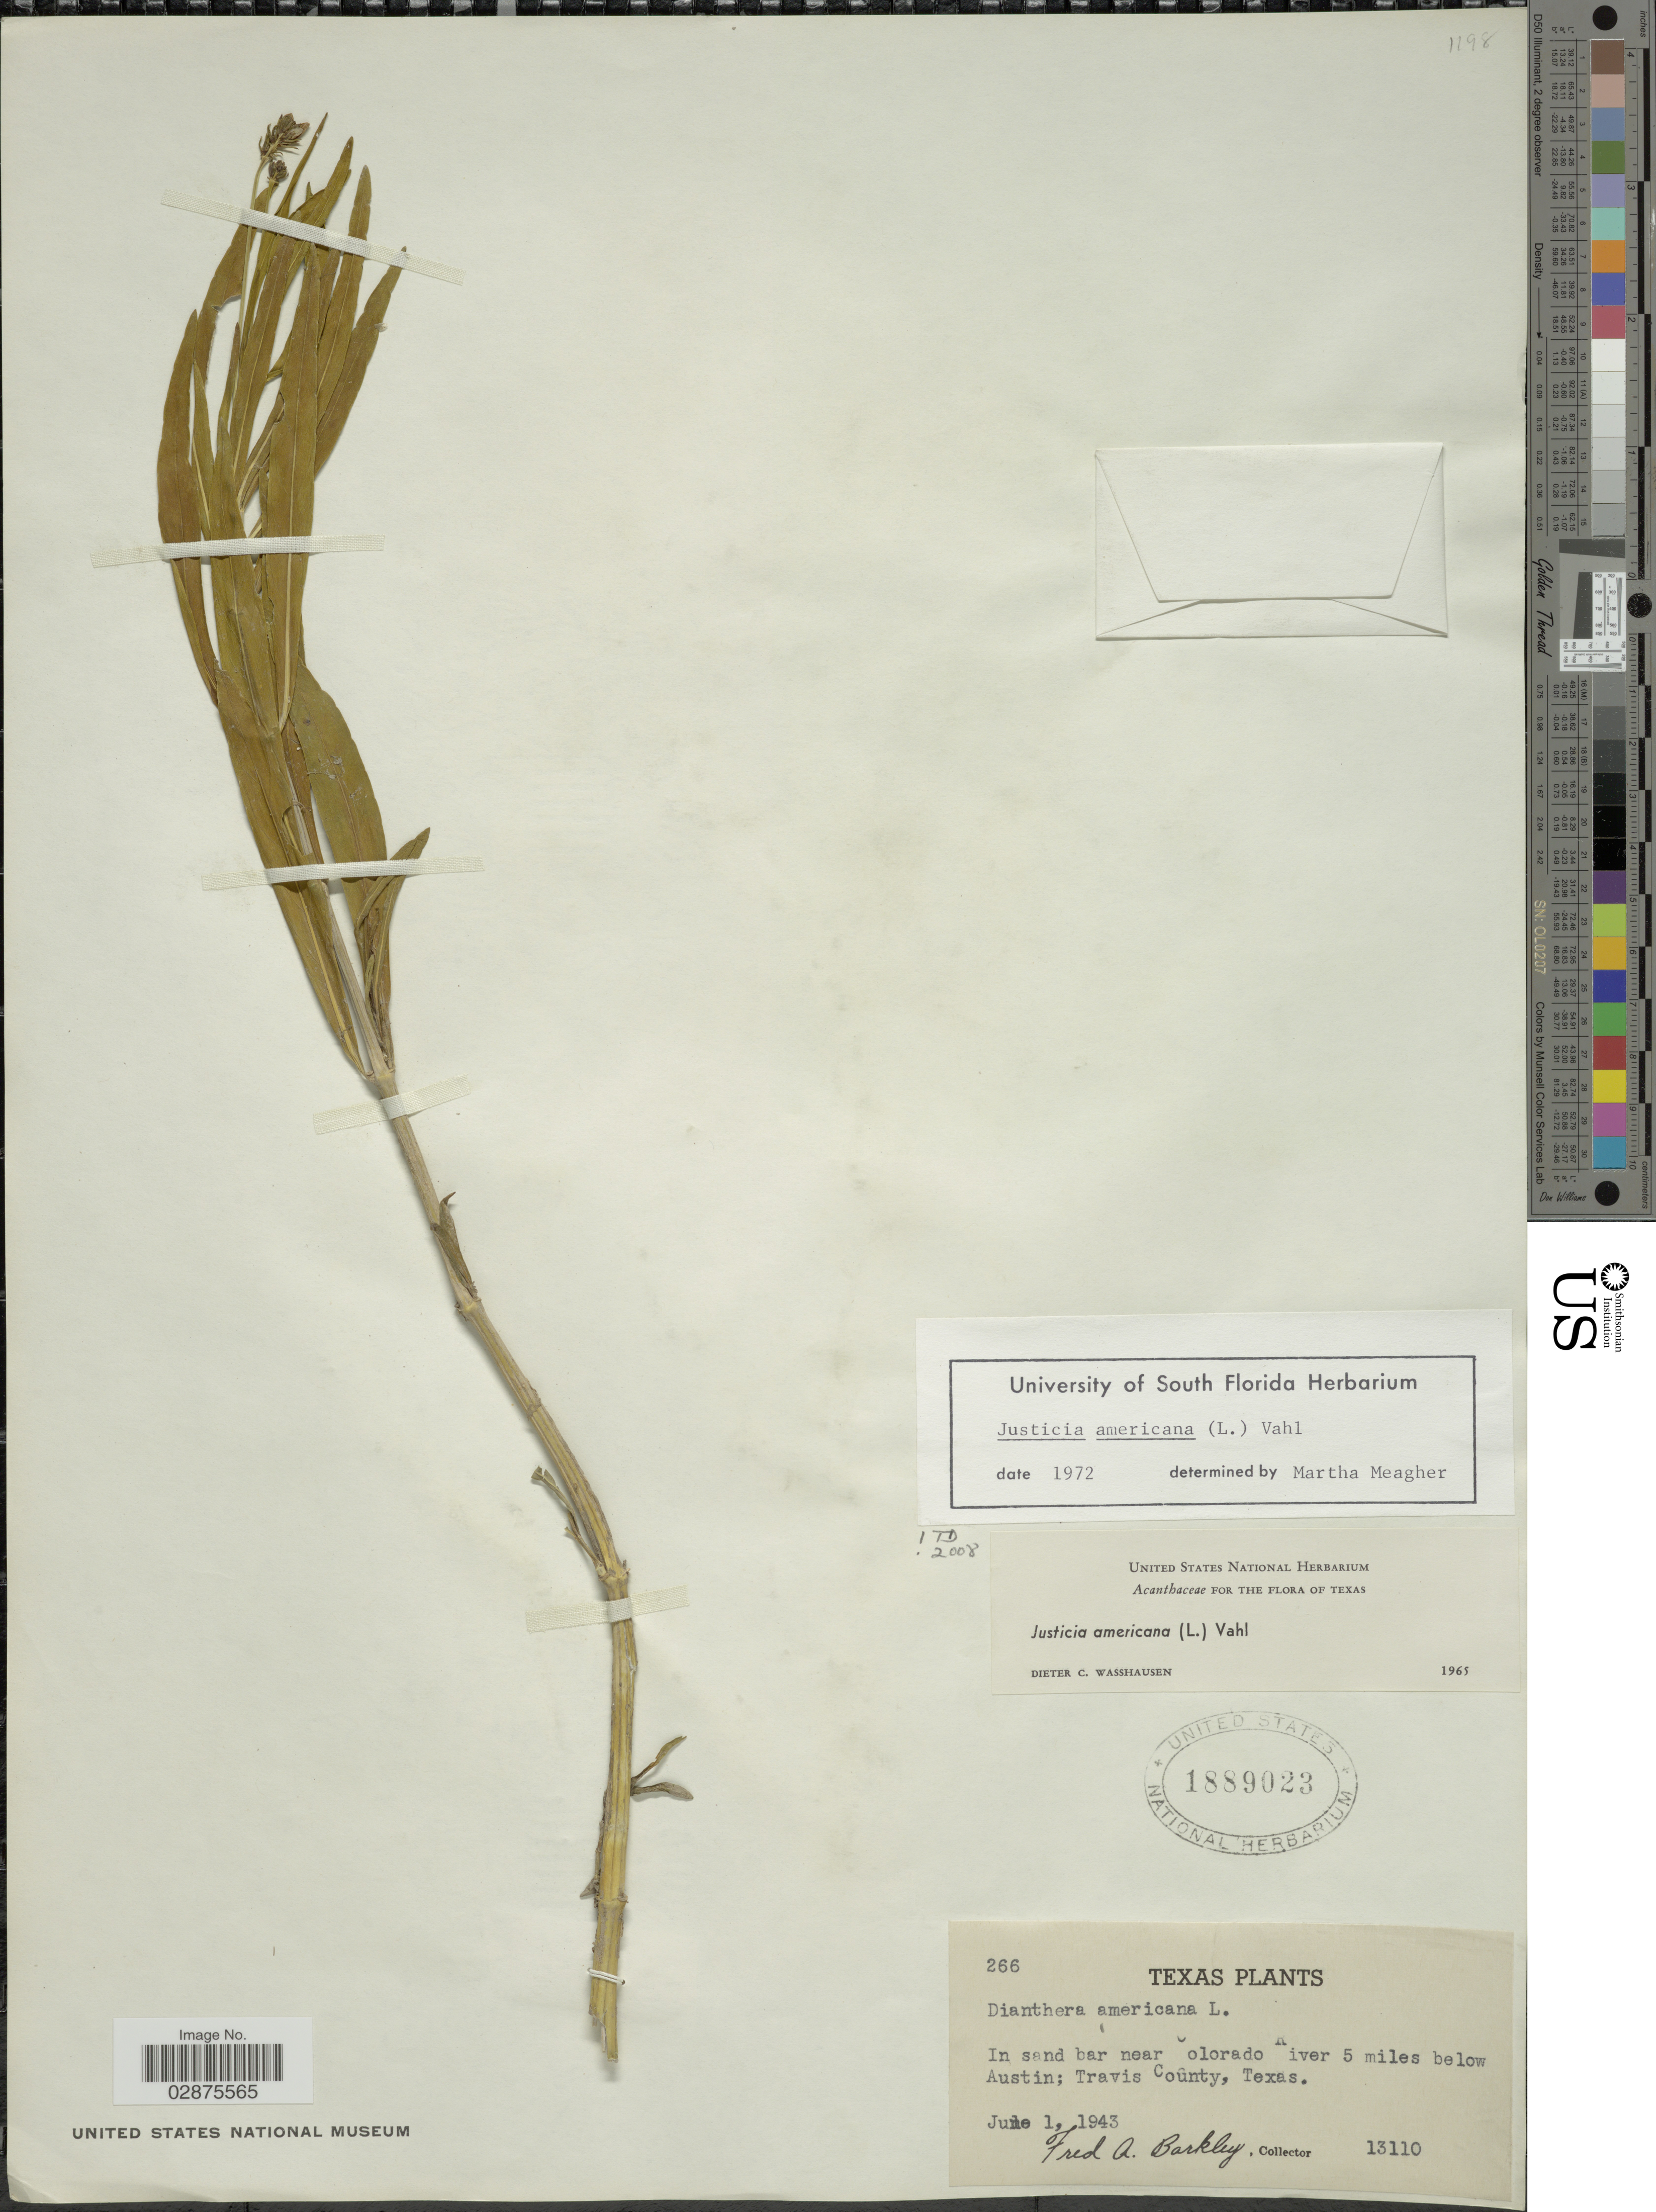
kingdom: Plantae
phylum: Tracheophyta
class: Magnoliopsida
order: Lamiales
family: Acanthaceae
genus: Justicia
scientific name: Justicia americana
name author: (L.) Vahl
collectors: F. A. Barkley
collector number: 13110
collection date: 1943-06-01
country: United States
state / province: Texas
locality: In sand bar near Colorado River 5 miles below Austin; Travis County, Texas.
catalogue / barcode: US 1889023